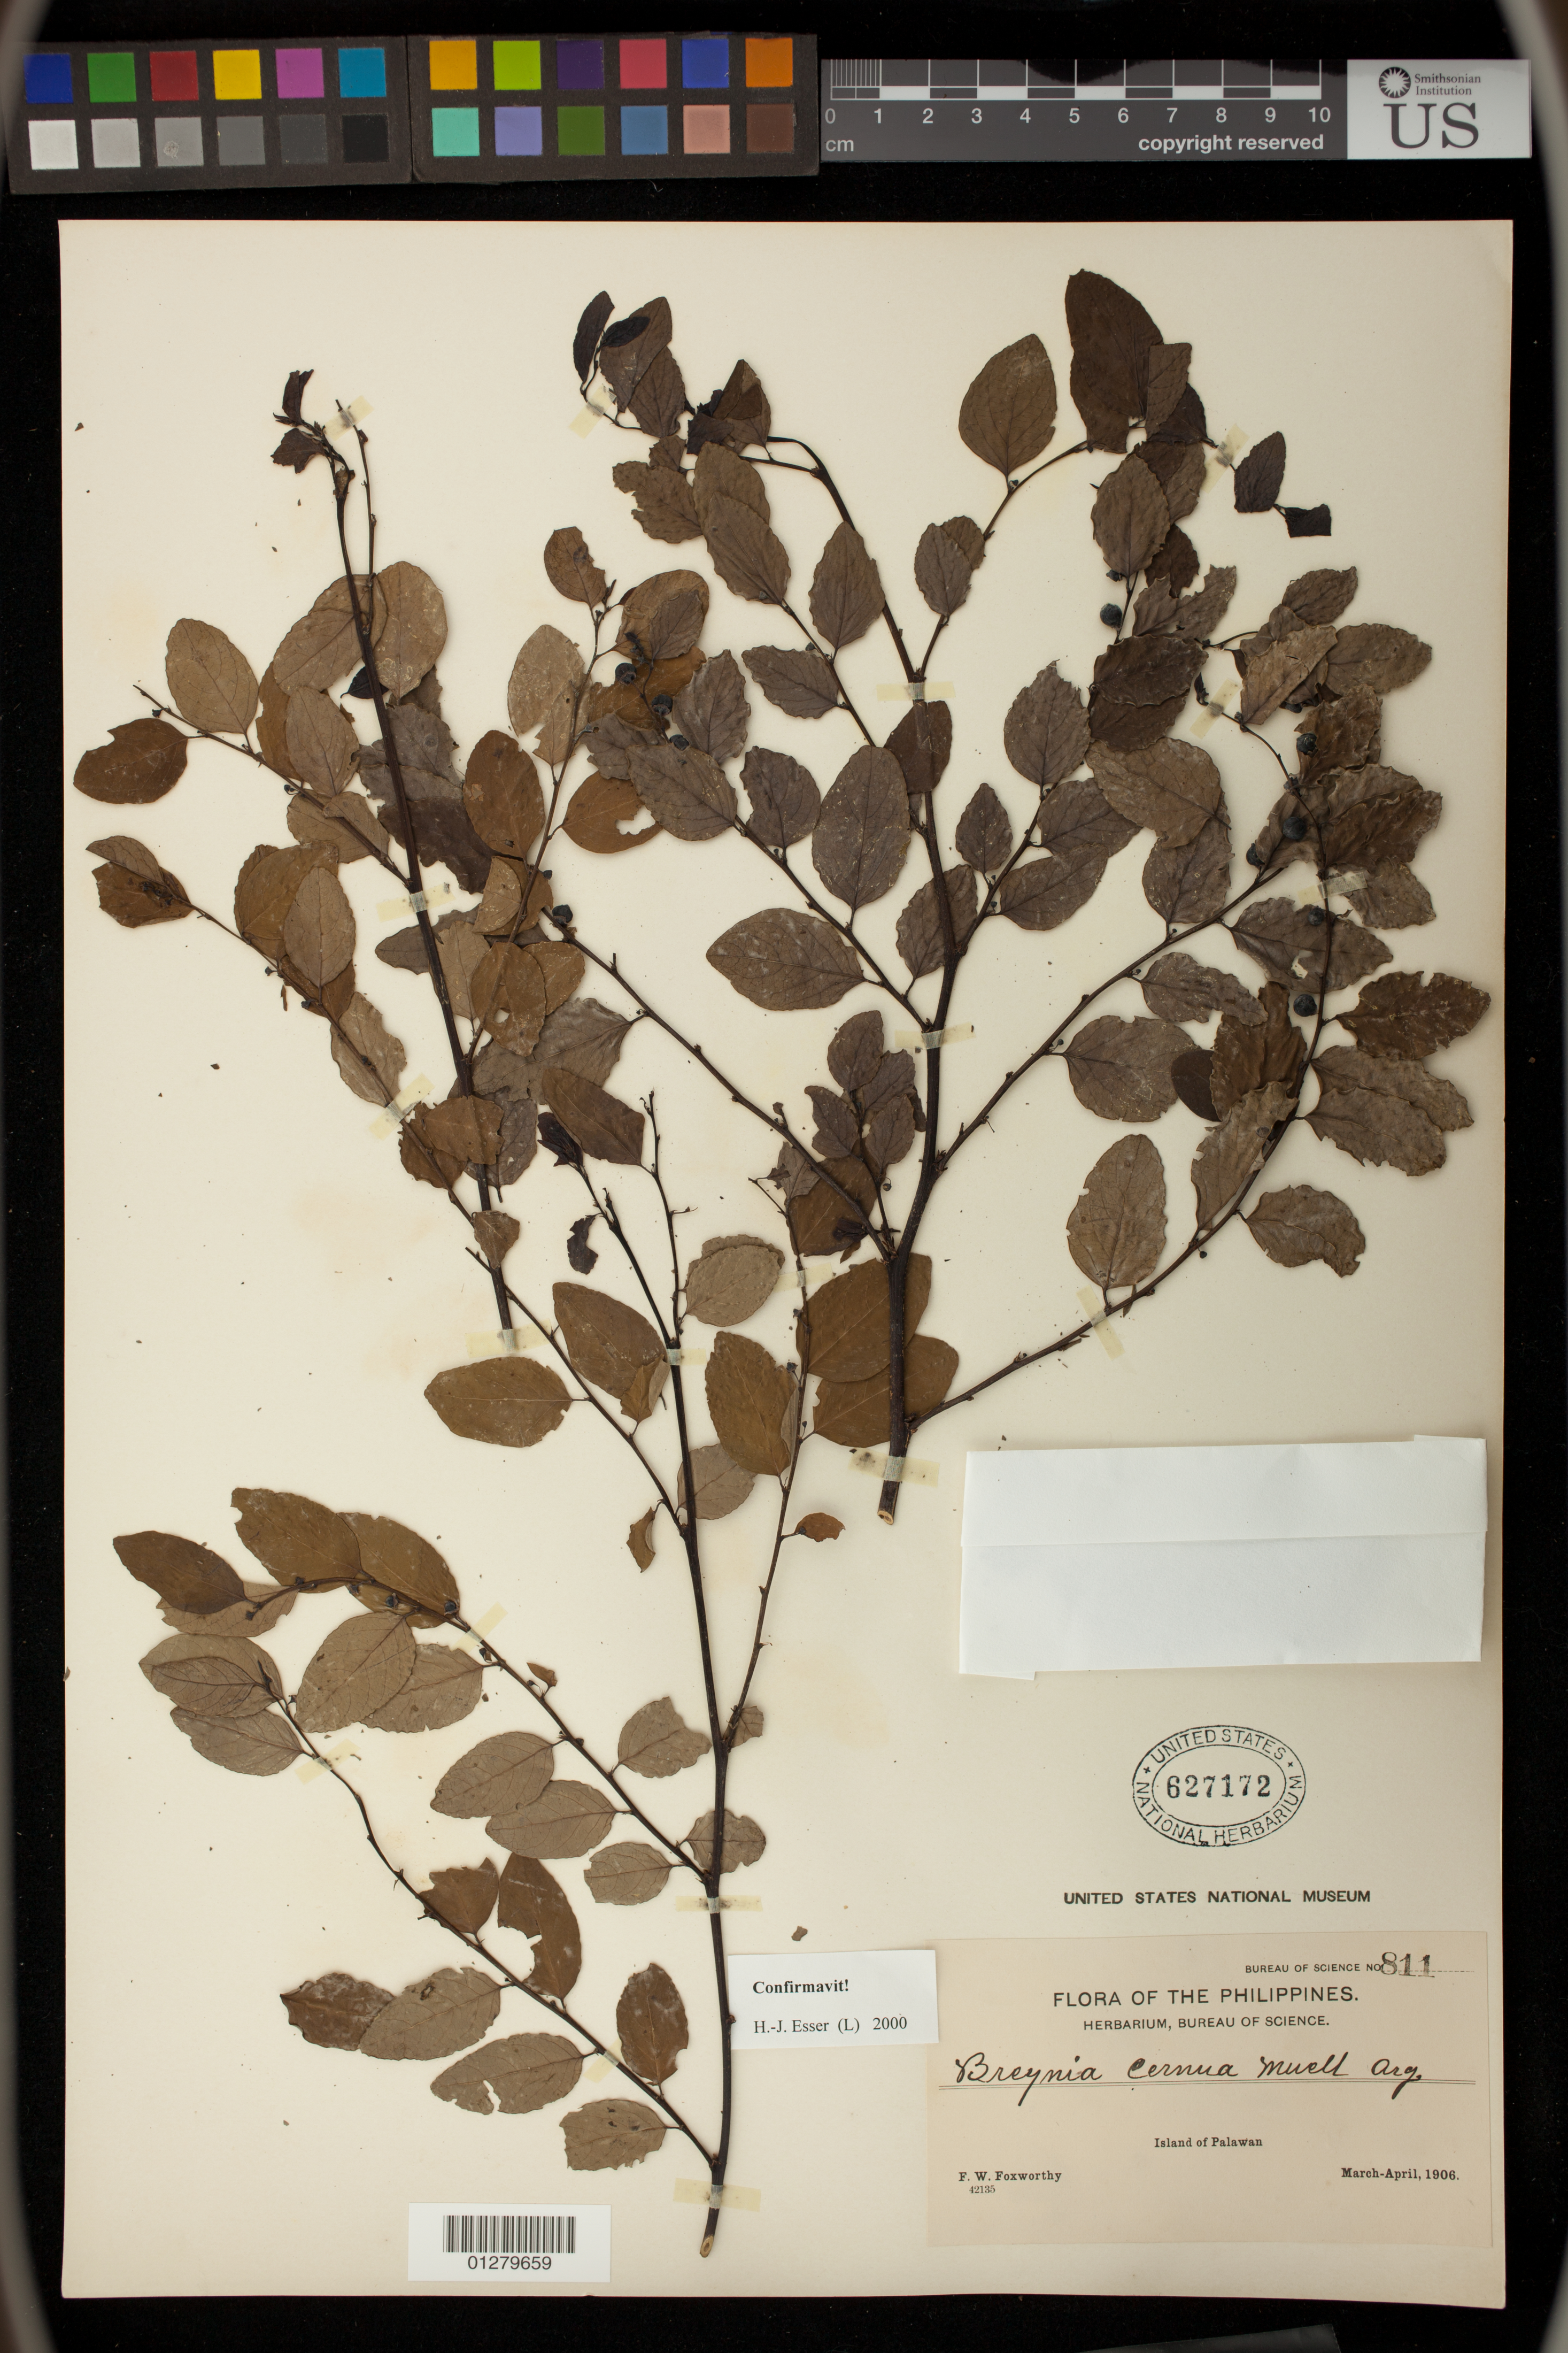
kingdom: Plantae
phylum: Tracheophyta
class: Magnoliopsida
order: Malpighiales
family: Phyllanthaceae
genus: Breynia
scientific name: Breynia cernua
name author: (Poir.) Müll. Arg.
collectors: F. W. Foxworthy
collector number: Bur. Sci. 811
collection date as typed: Mar 1906 to -- Apr 1906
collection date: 1906-03/1906-04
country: Philippines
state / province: Mimaropa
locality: Island of Palawan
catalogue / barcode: US 627172